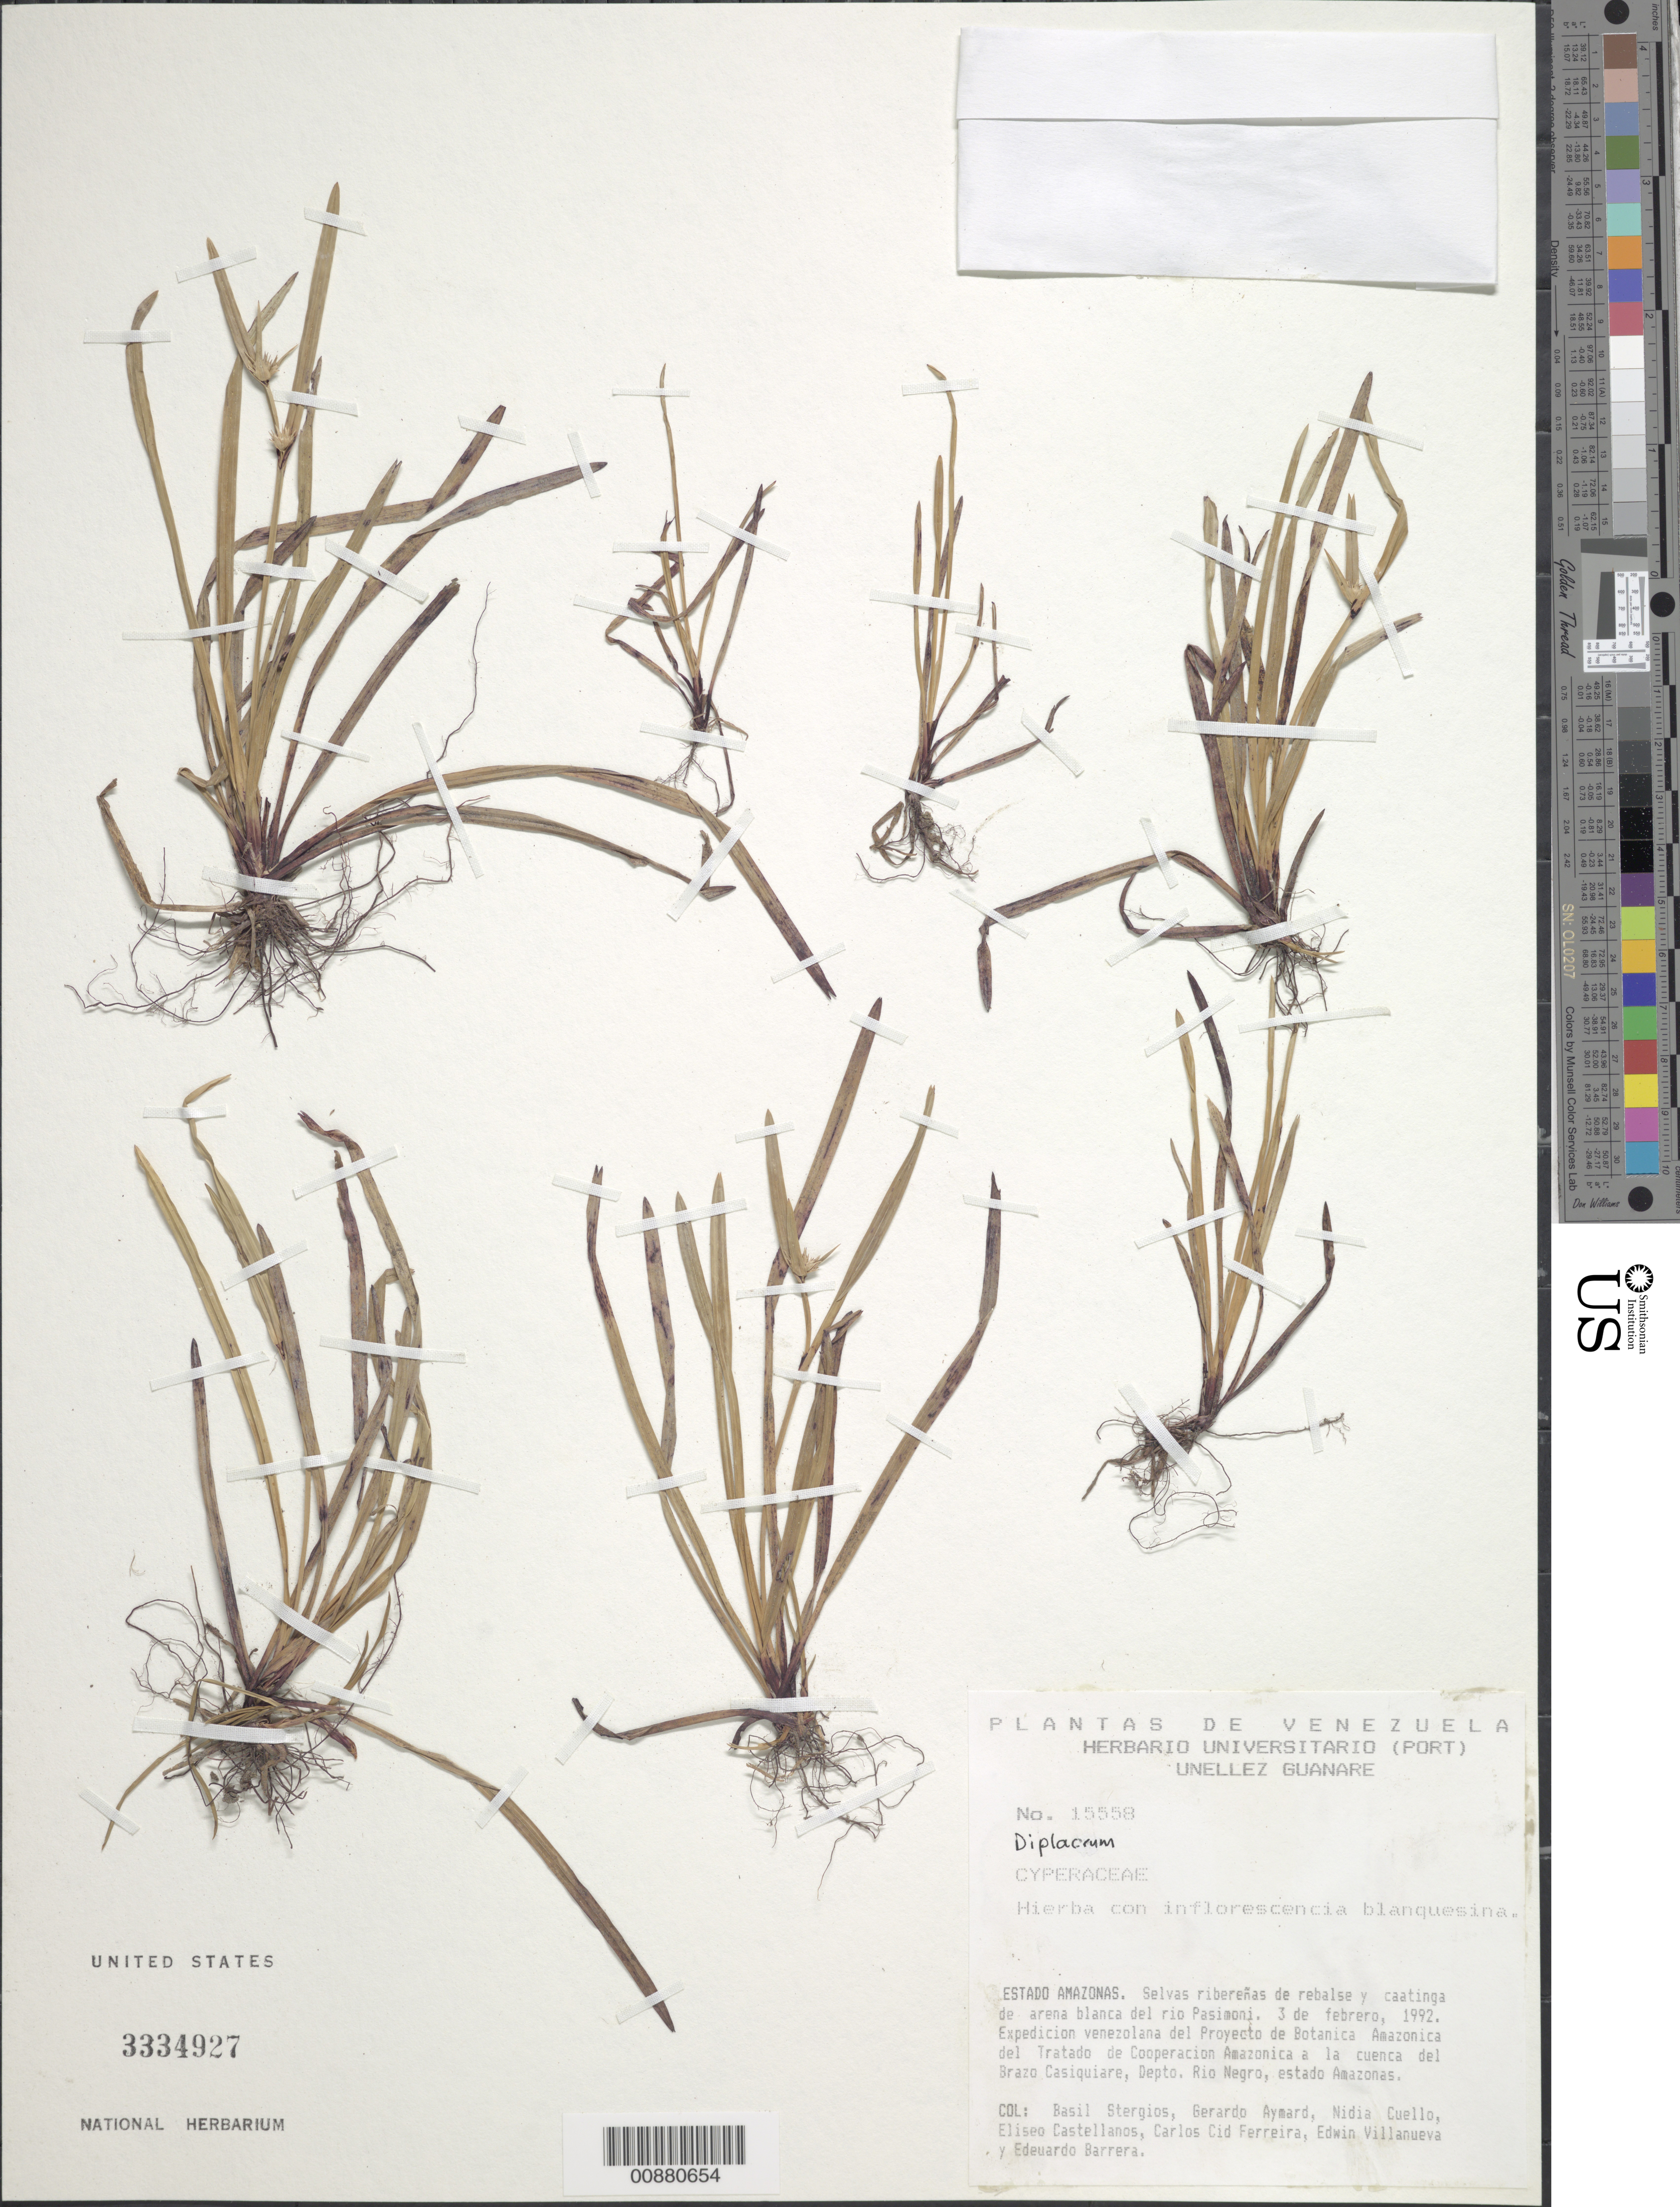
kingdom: Plantae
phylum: Tracheophyta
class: Liliopsida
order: Poales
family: Cyperaceae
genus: Diplacrum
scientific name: Diplacrum sp.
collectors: B. G. Stergios, G. A. Aymard, N. L. Cuello, E. Castellanos, C. A. Cid Ferreira, E. Villanueva & E. Barrera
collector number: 15558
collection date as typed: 3-Feb-92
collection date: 1992-02-03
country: Venezuela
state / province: Amazonas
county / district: Río Negro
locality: Río Pasimoni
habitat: Selvas riberenas de rebalse y caatinga de arena blanca del río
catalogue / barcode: US 3334927